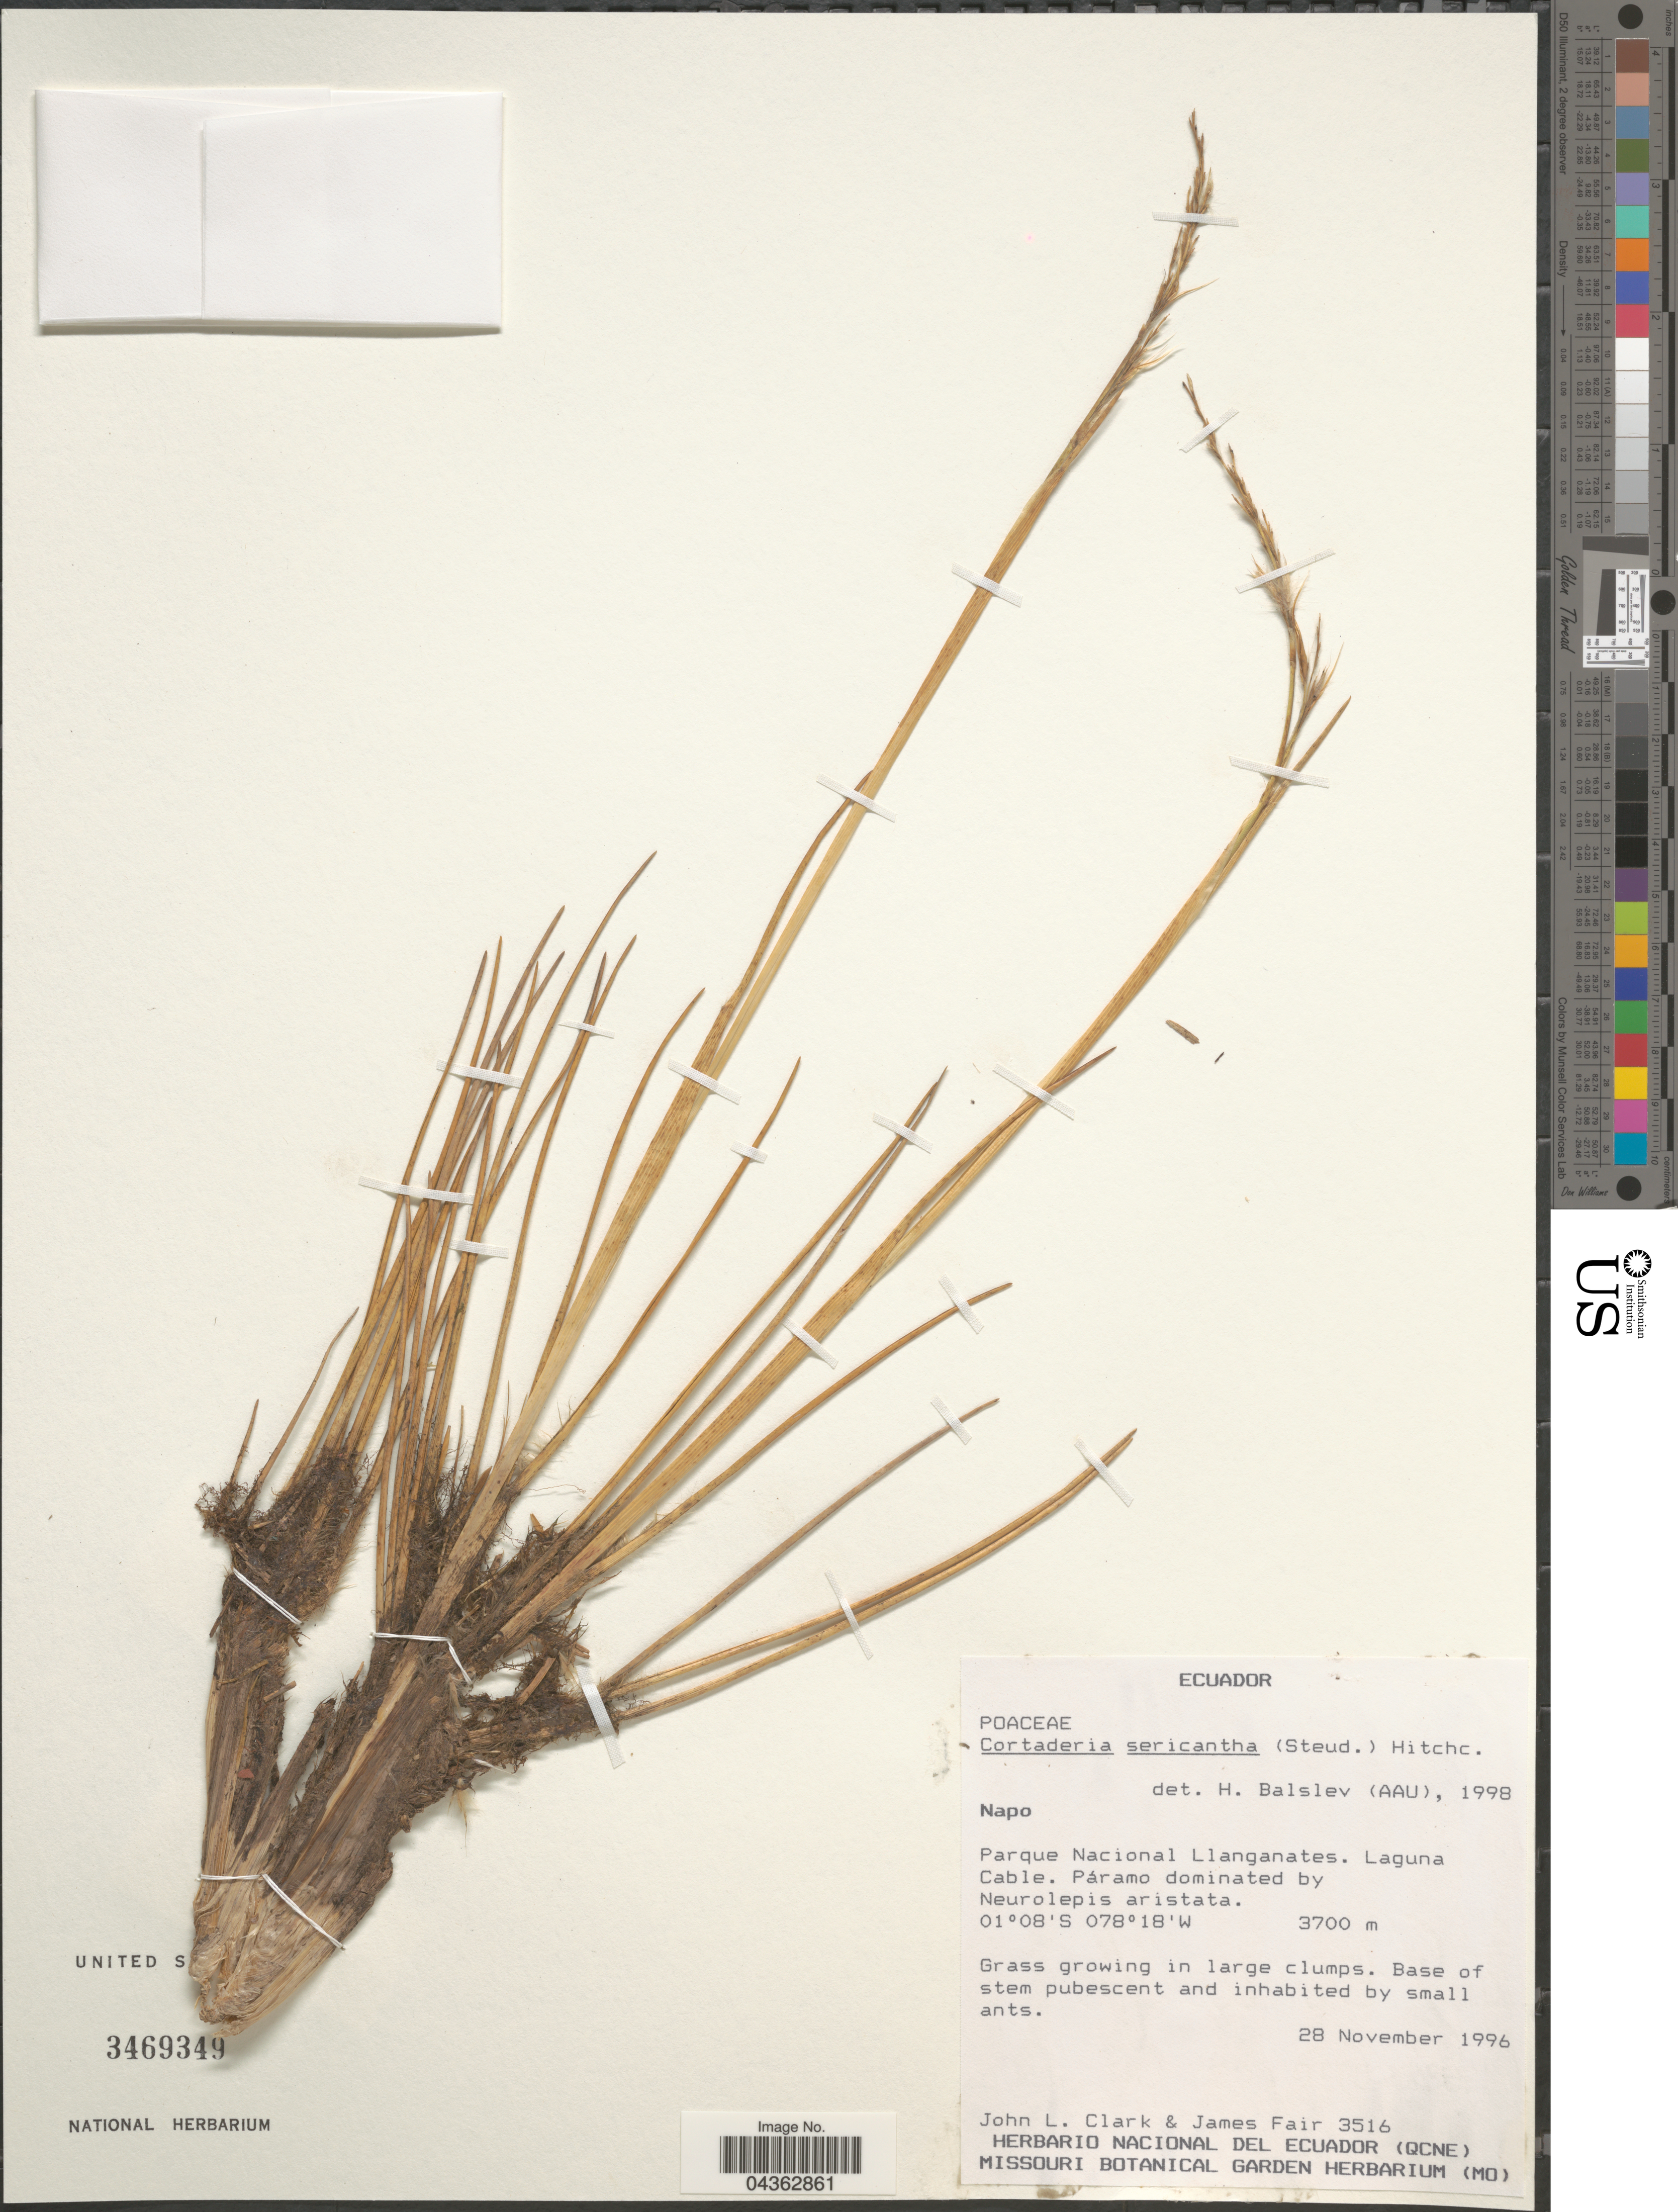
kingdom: Plantae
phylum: Tracheophyta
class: Liliopsida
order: Poales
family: Poaceae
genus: Cortaderia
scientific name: Cortaderia sericantha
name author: (Steud.) Hitchc.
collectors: J. L. Clark & J. Fair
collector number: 3516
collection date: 1996-11-28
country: Ecuador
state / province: Napo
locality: Parque Nacional Llanganates. Laguna Cable.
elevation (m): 3700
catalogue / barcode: US 3469349